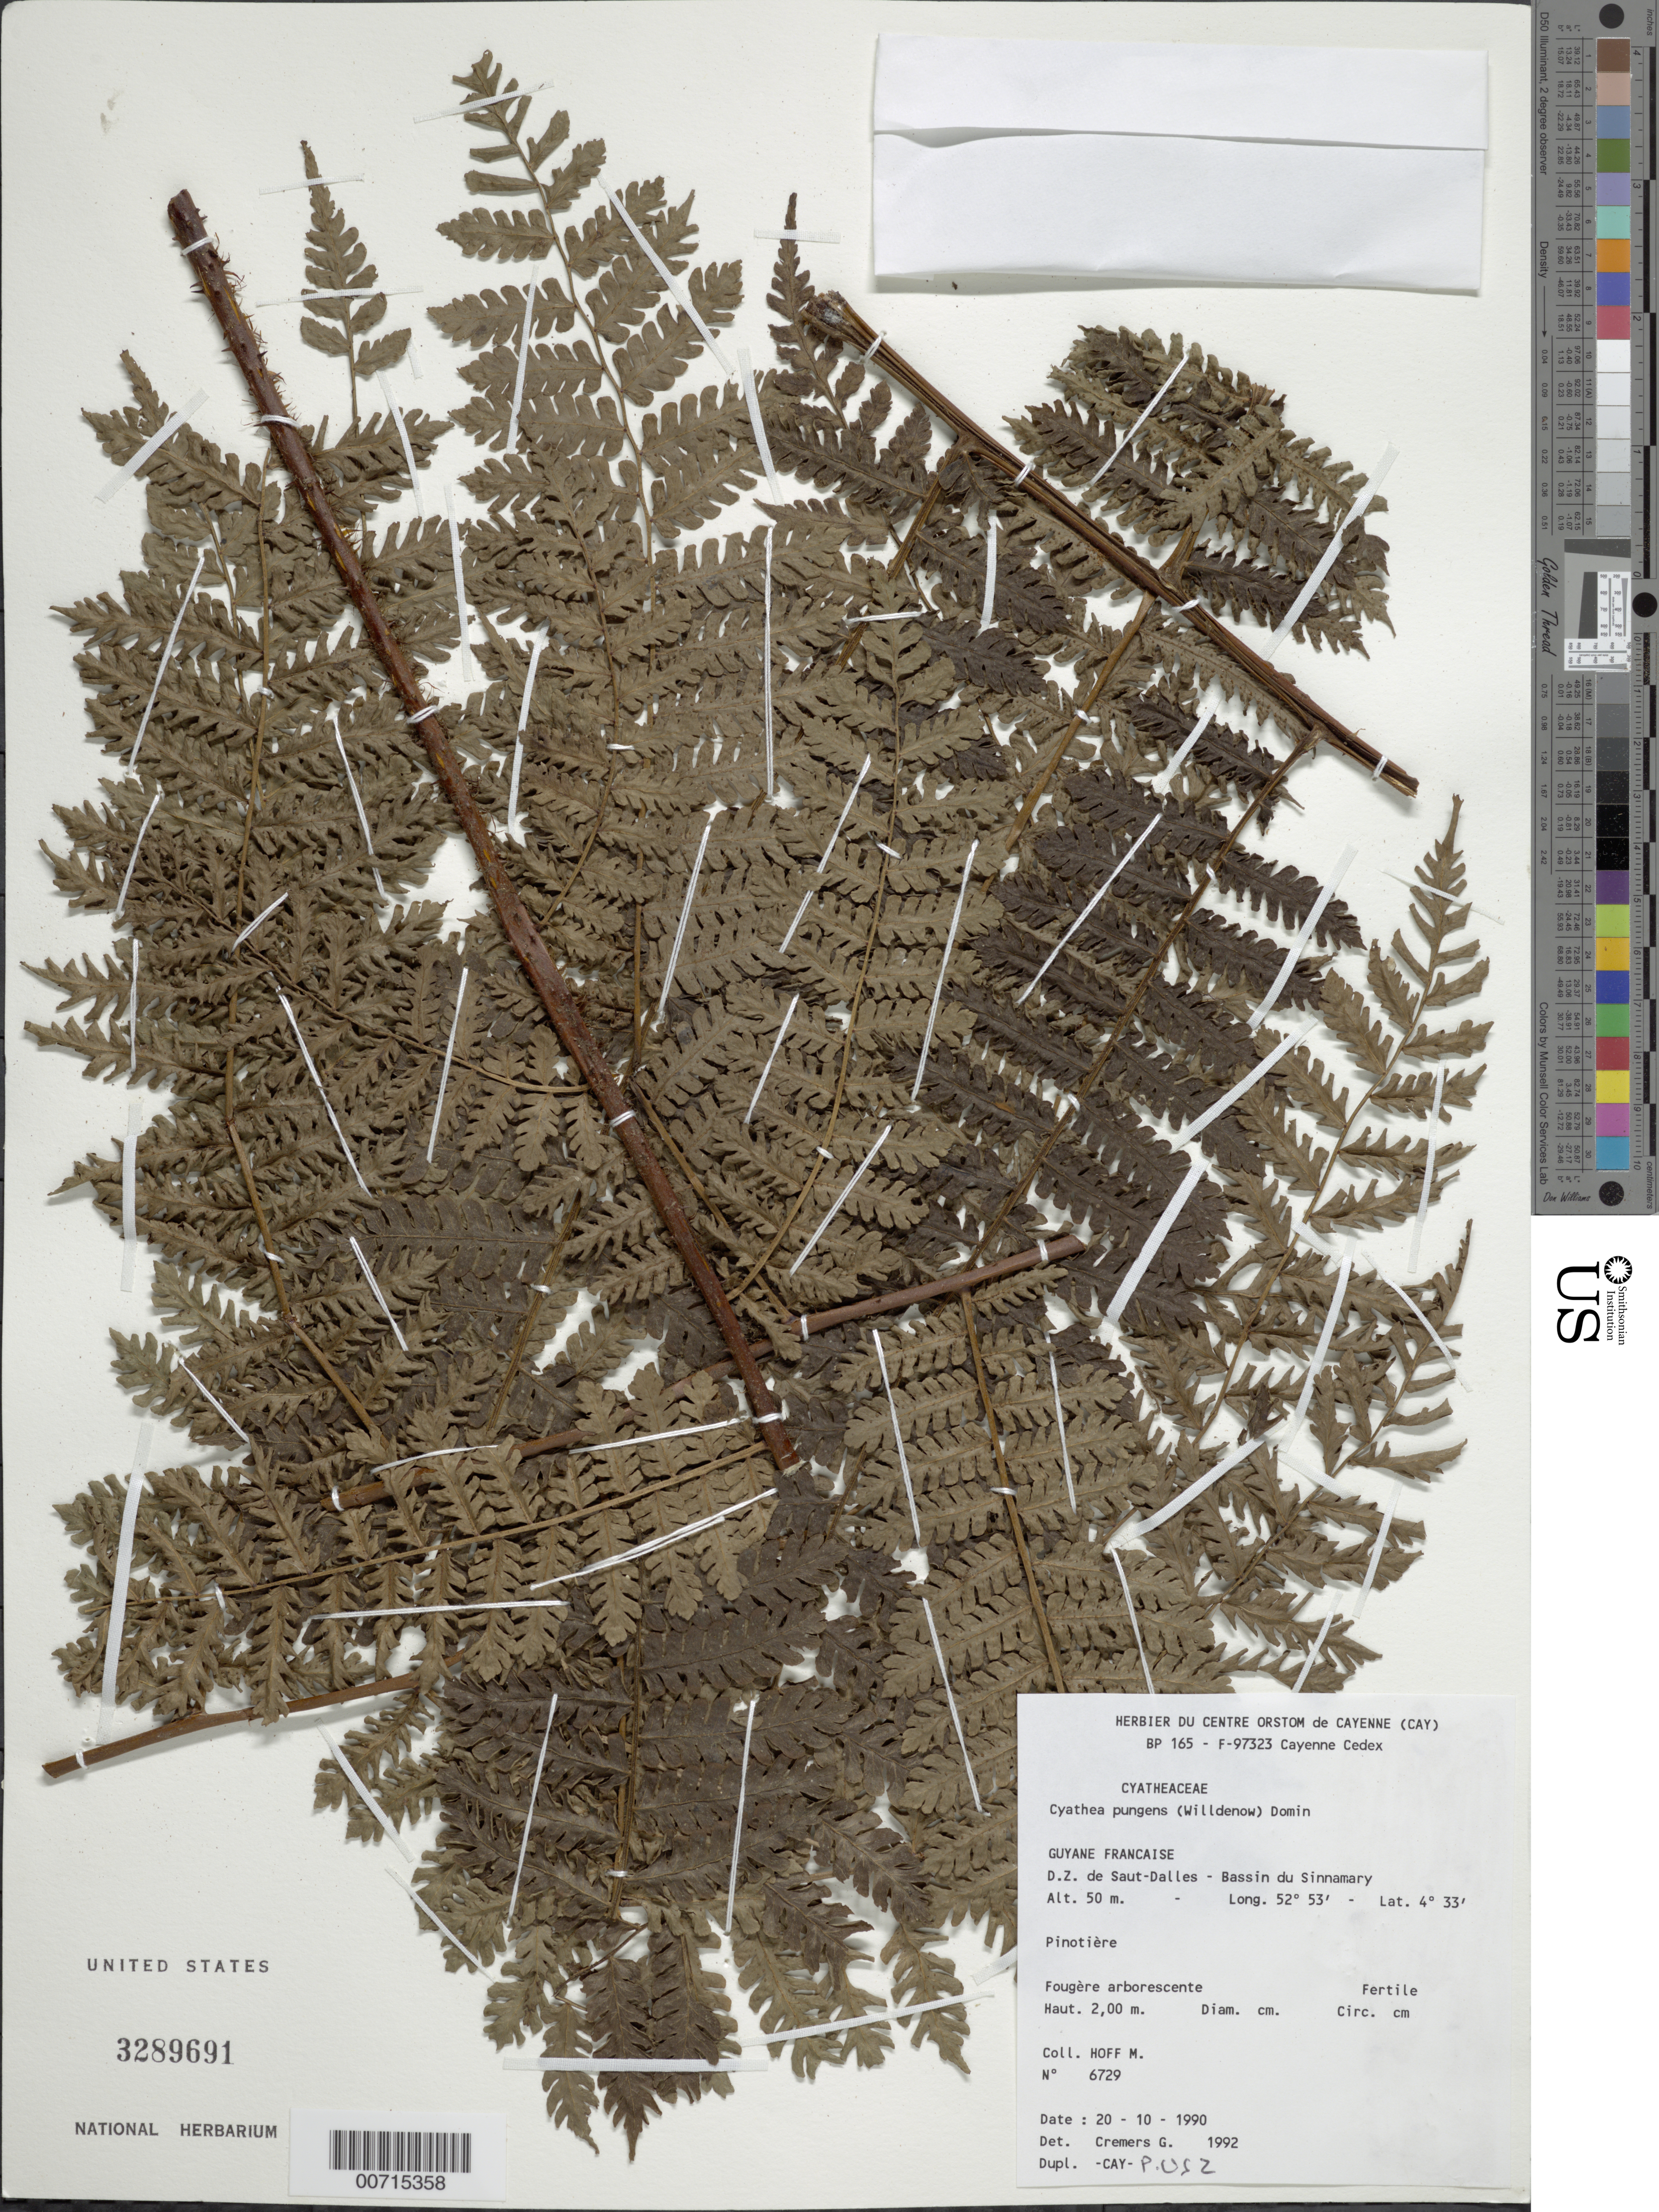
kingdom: Plantae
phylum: Tracheophyta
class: Polypodiopsida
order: Cyatheales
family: Cyatheaceae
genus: Cyathea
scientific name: Cyathea pungens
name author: (Willd.) Domin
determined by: Cremers, Georges A.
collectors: M. Hoff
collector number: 6729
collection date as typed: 20-Oct-90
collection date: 1990-10-20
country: French Guiana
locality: Saut-Dalles, D.Z., Bassin du Sinnamary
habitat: Pinotiere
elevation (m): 50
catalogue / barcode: US 3289691